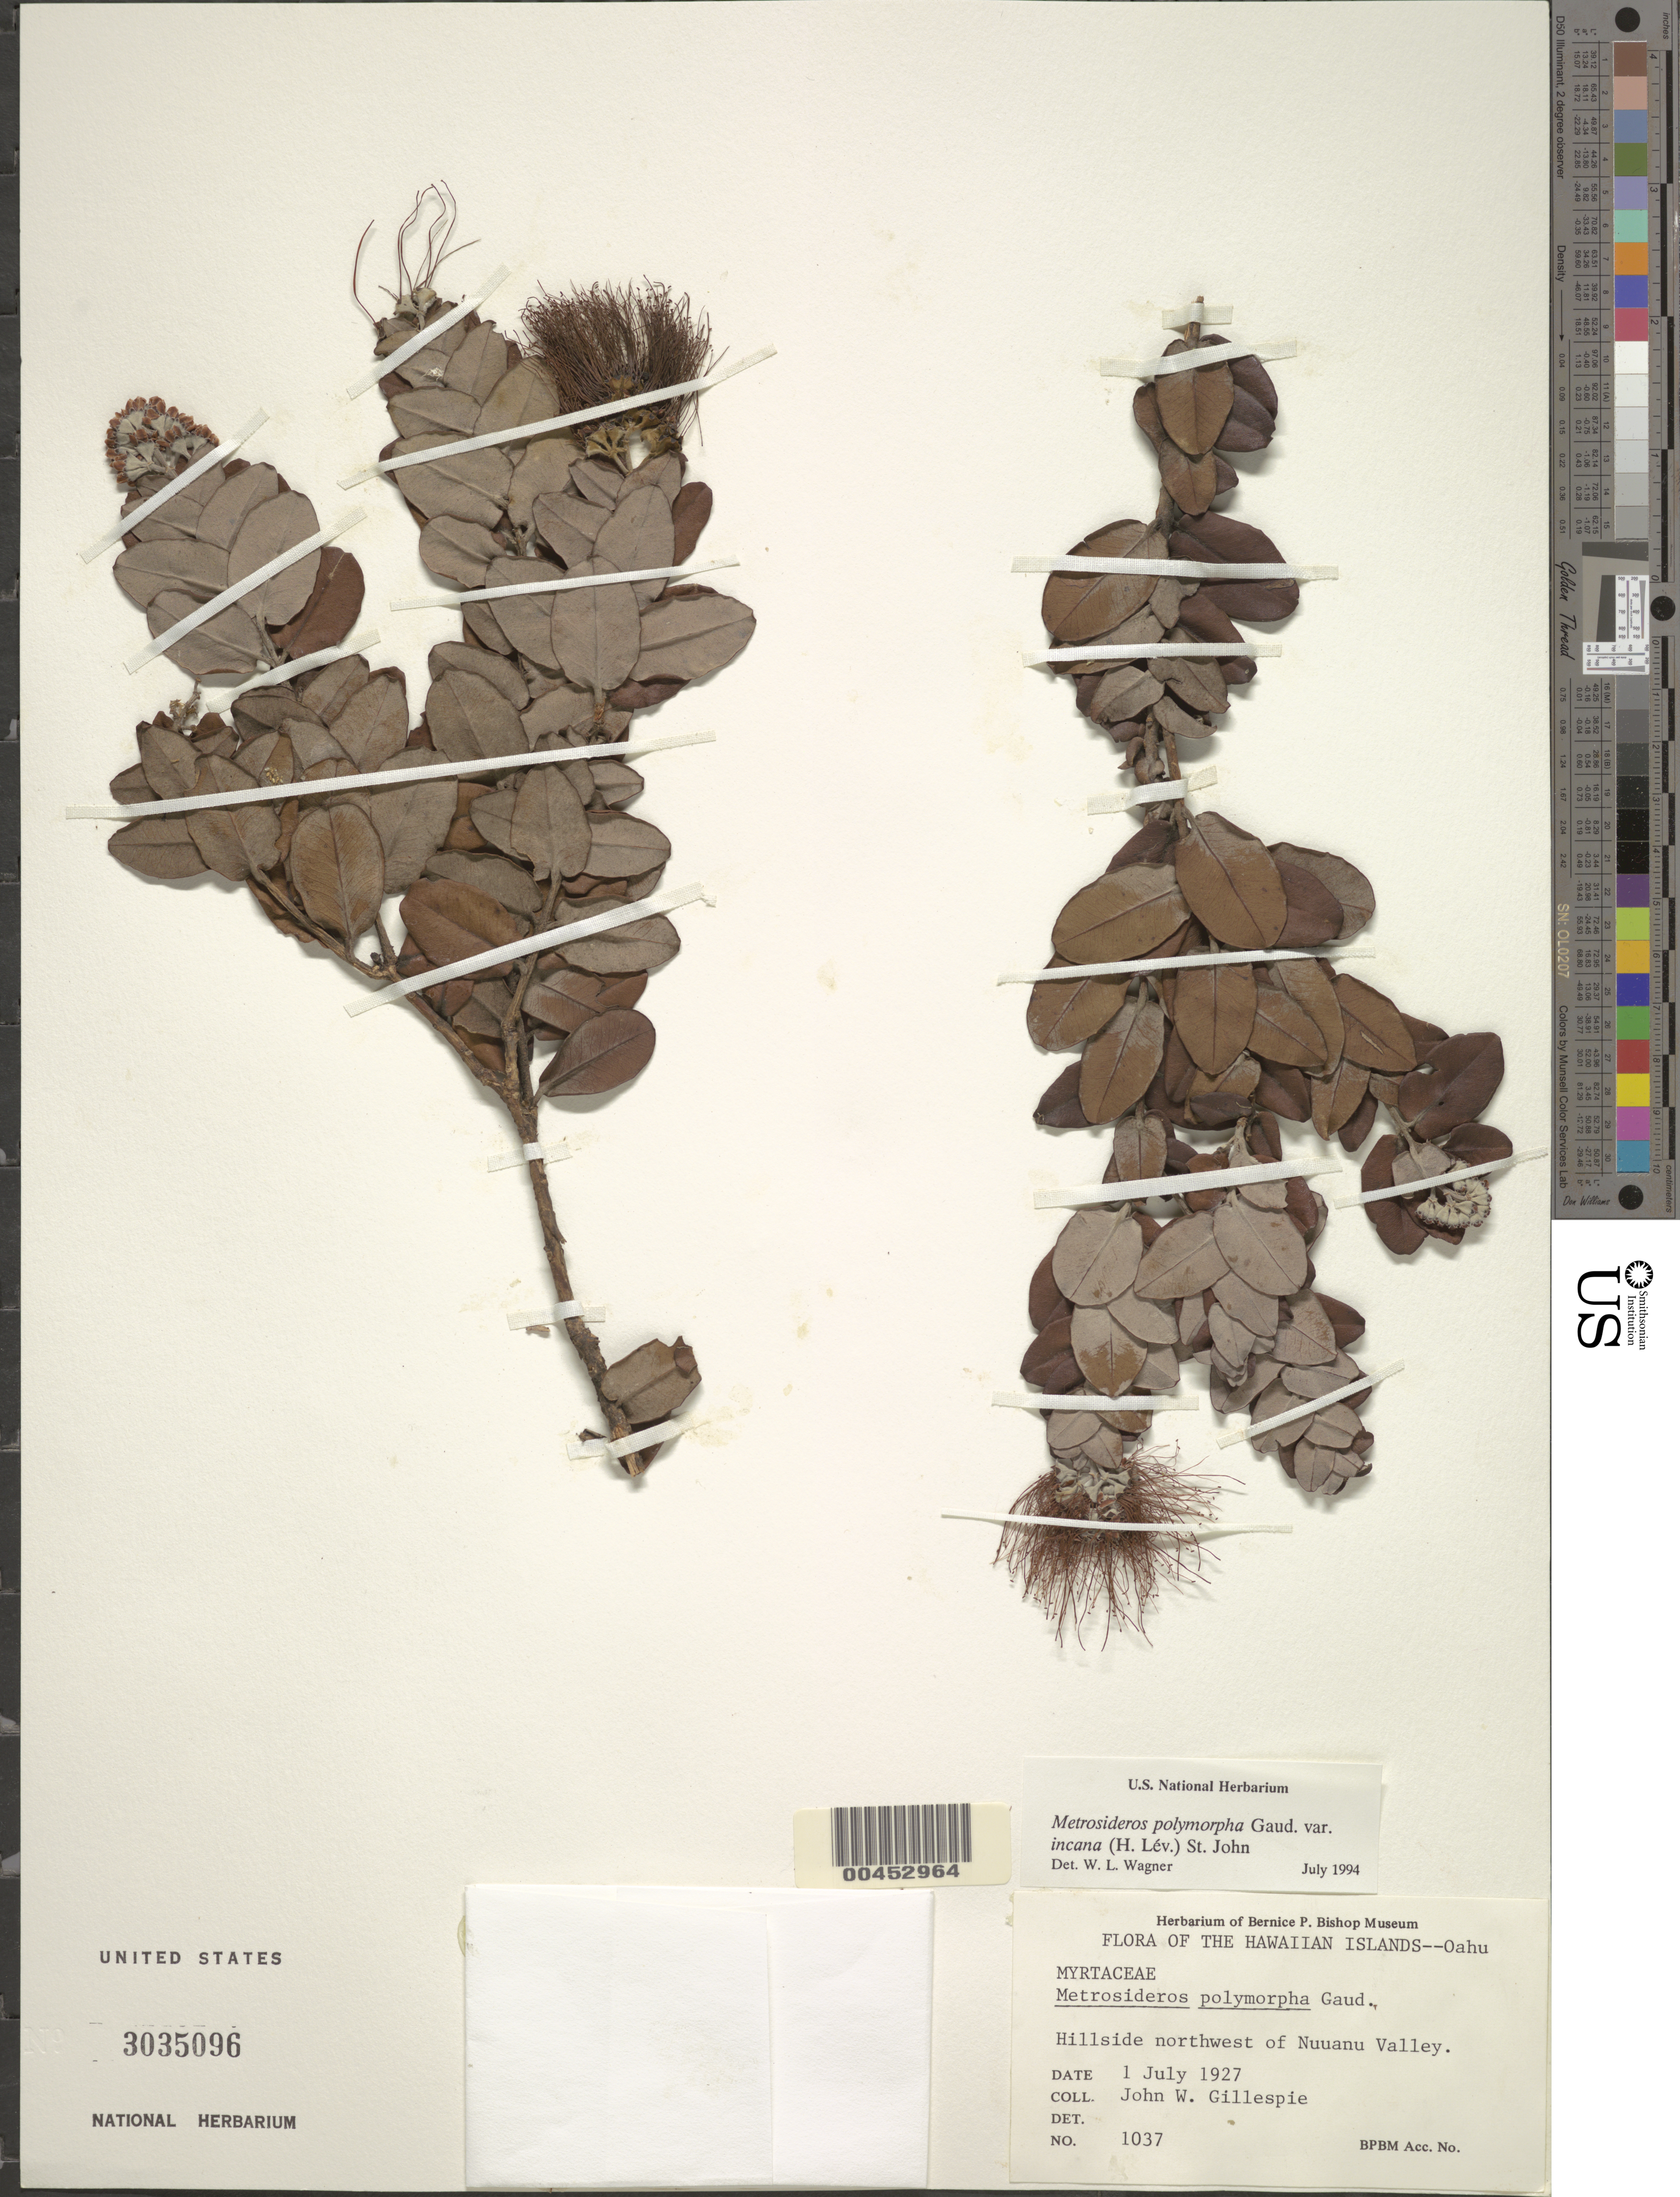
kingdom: Plantae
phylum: Tracheophyta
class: Magnoliopsida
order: Myrtales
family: Myrtaceae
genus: Metrosideros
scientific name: Metrosideros polymorpha var. incana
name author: H. St. John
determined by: Wagner, W. L., (BOT), Smithsonian Institution - National Museum of Natural History (UNITED STATES)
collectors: J. W. Gillespie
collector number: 1037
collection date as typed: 1 Jul 1927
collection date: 1927-07-01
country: United States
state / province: Hawaii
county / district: Honolulu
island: Oahu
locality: NW of Nuuanu Valley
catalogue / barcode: US 3035096